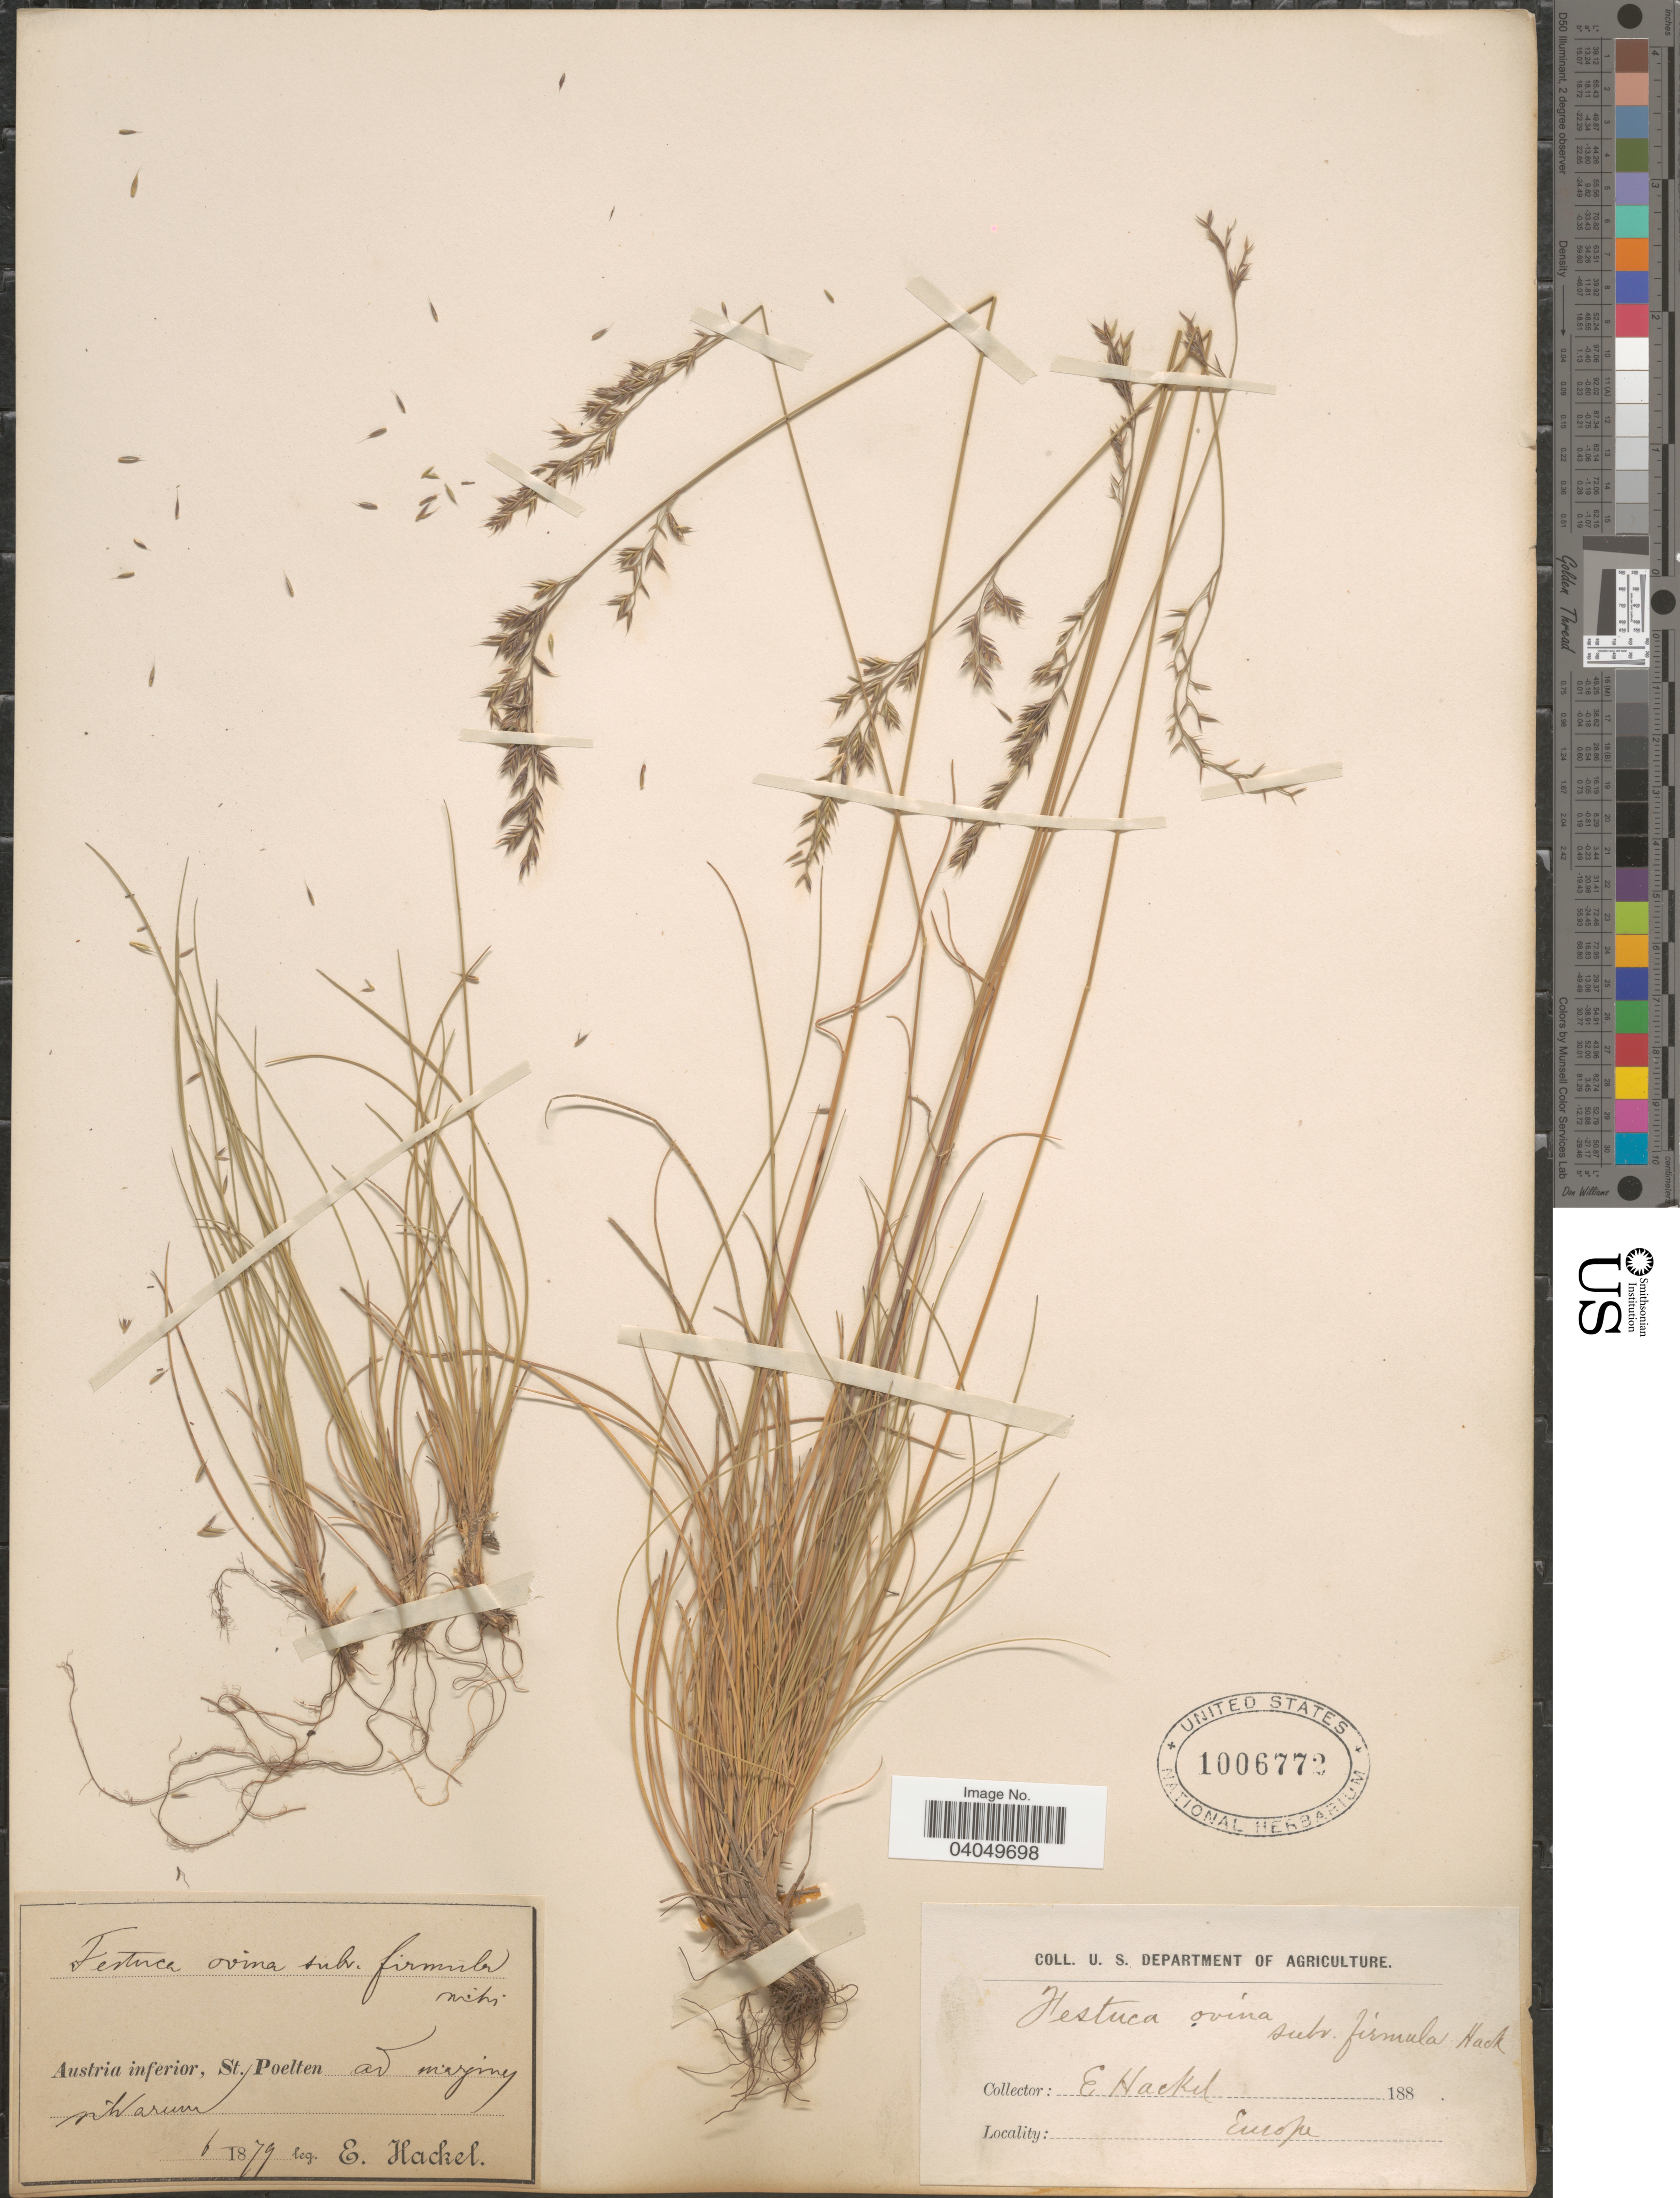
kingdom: Plantae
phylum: Tracheophyta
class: Liliopsida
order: Poales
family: Poaceae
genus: Festuca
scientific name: Festuca ovina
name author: L.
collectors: E. Hackel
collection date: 1879-06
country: Austria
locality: Austria inferior, St. Poelten ad margines silvarum.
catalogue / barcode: US 1006772